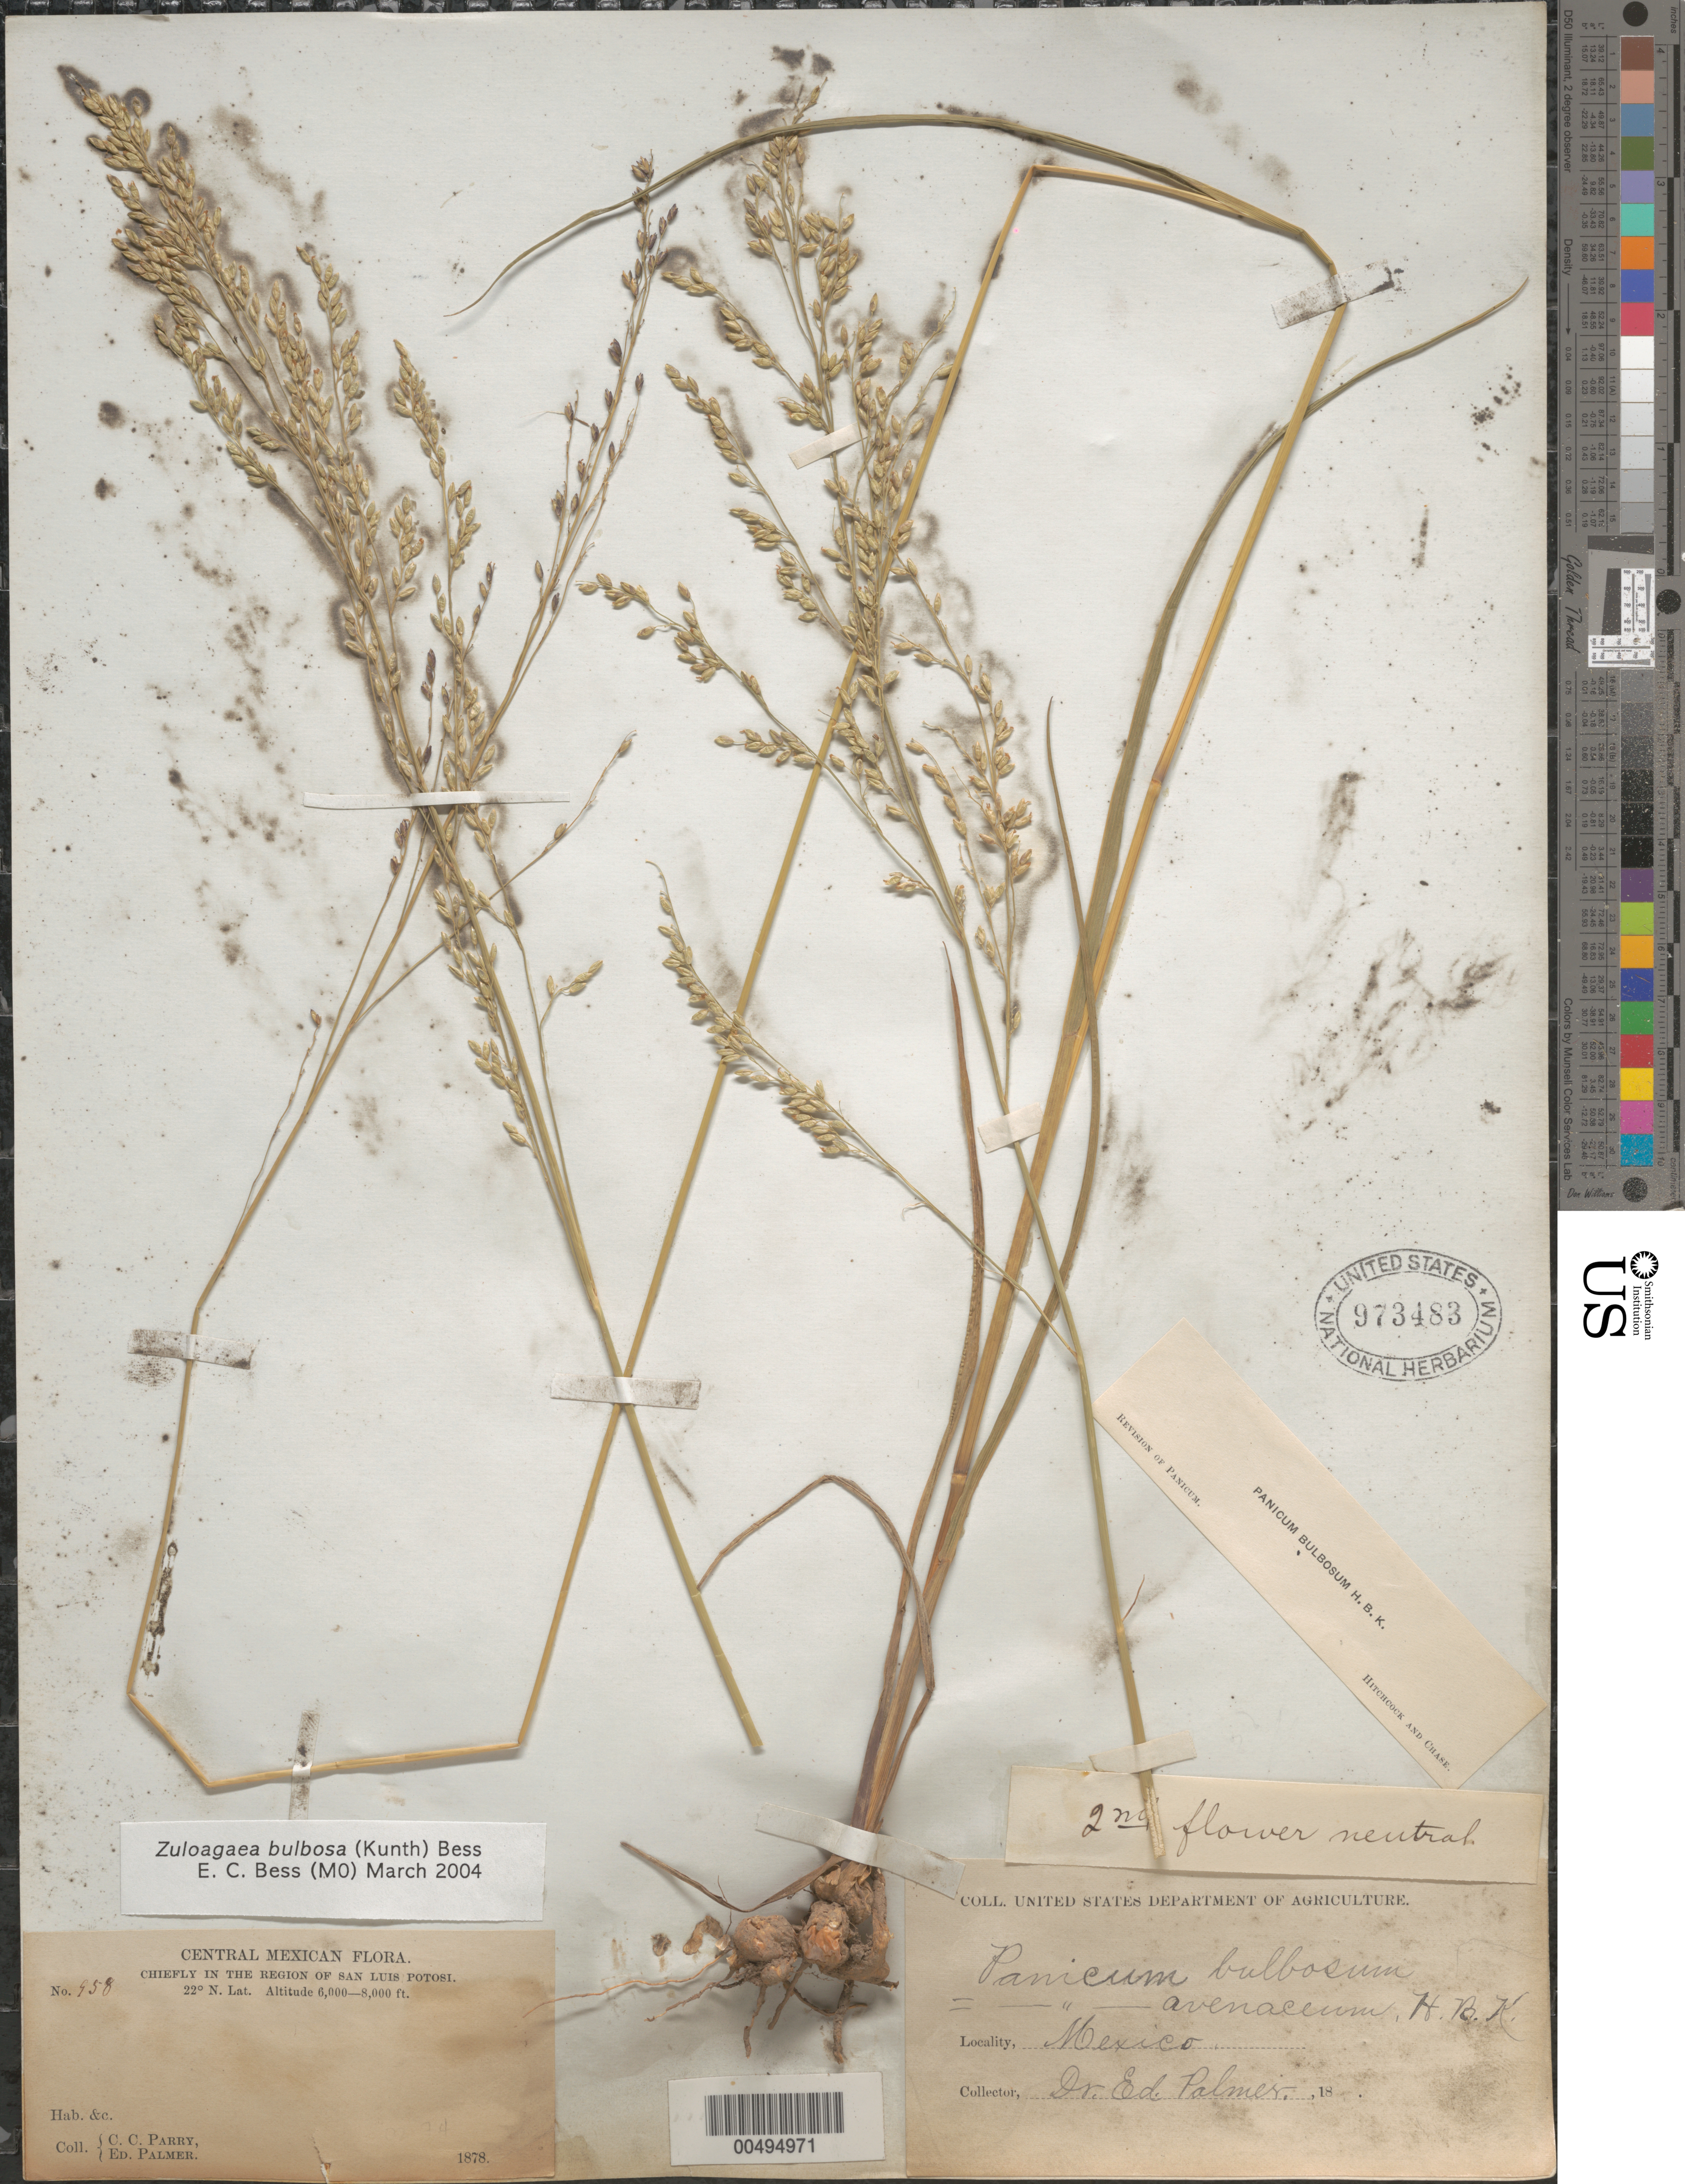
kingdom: Plantae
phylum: Tracheophyta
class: Liliopsida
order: Poales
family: Poaceae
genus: Panicum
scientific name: Panicum bulbosum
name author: Kunth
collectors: C. C. Parry & E. Palmer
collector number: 958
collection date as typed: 1878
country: Mexico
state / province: San Luis Potosi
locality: (lat/long recorded as: lat=22:0:0:N long=:::W)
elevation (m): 1829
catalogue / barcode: US 973483